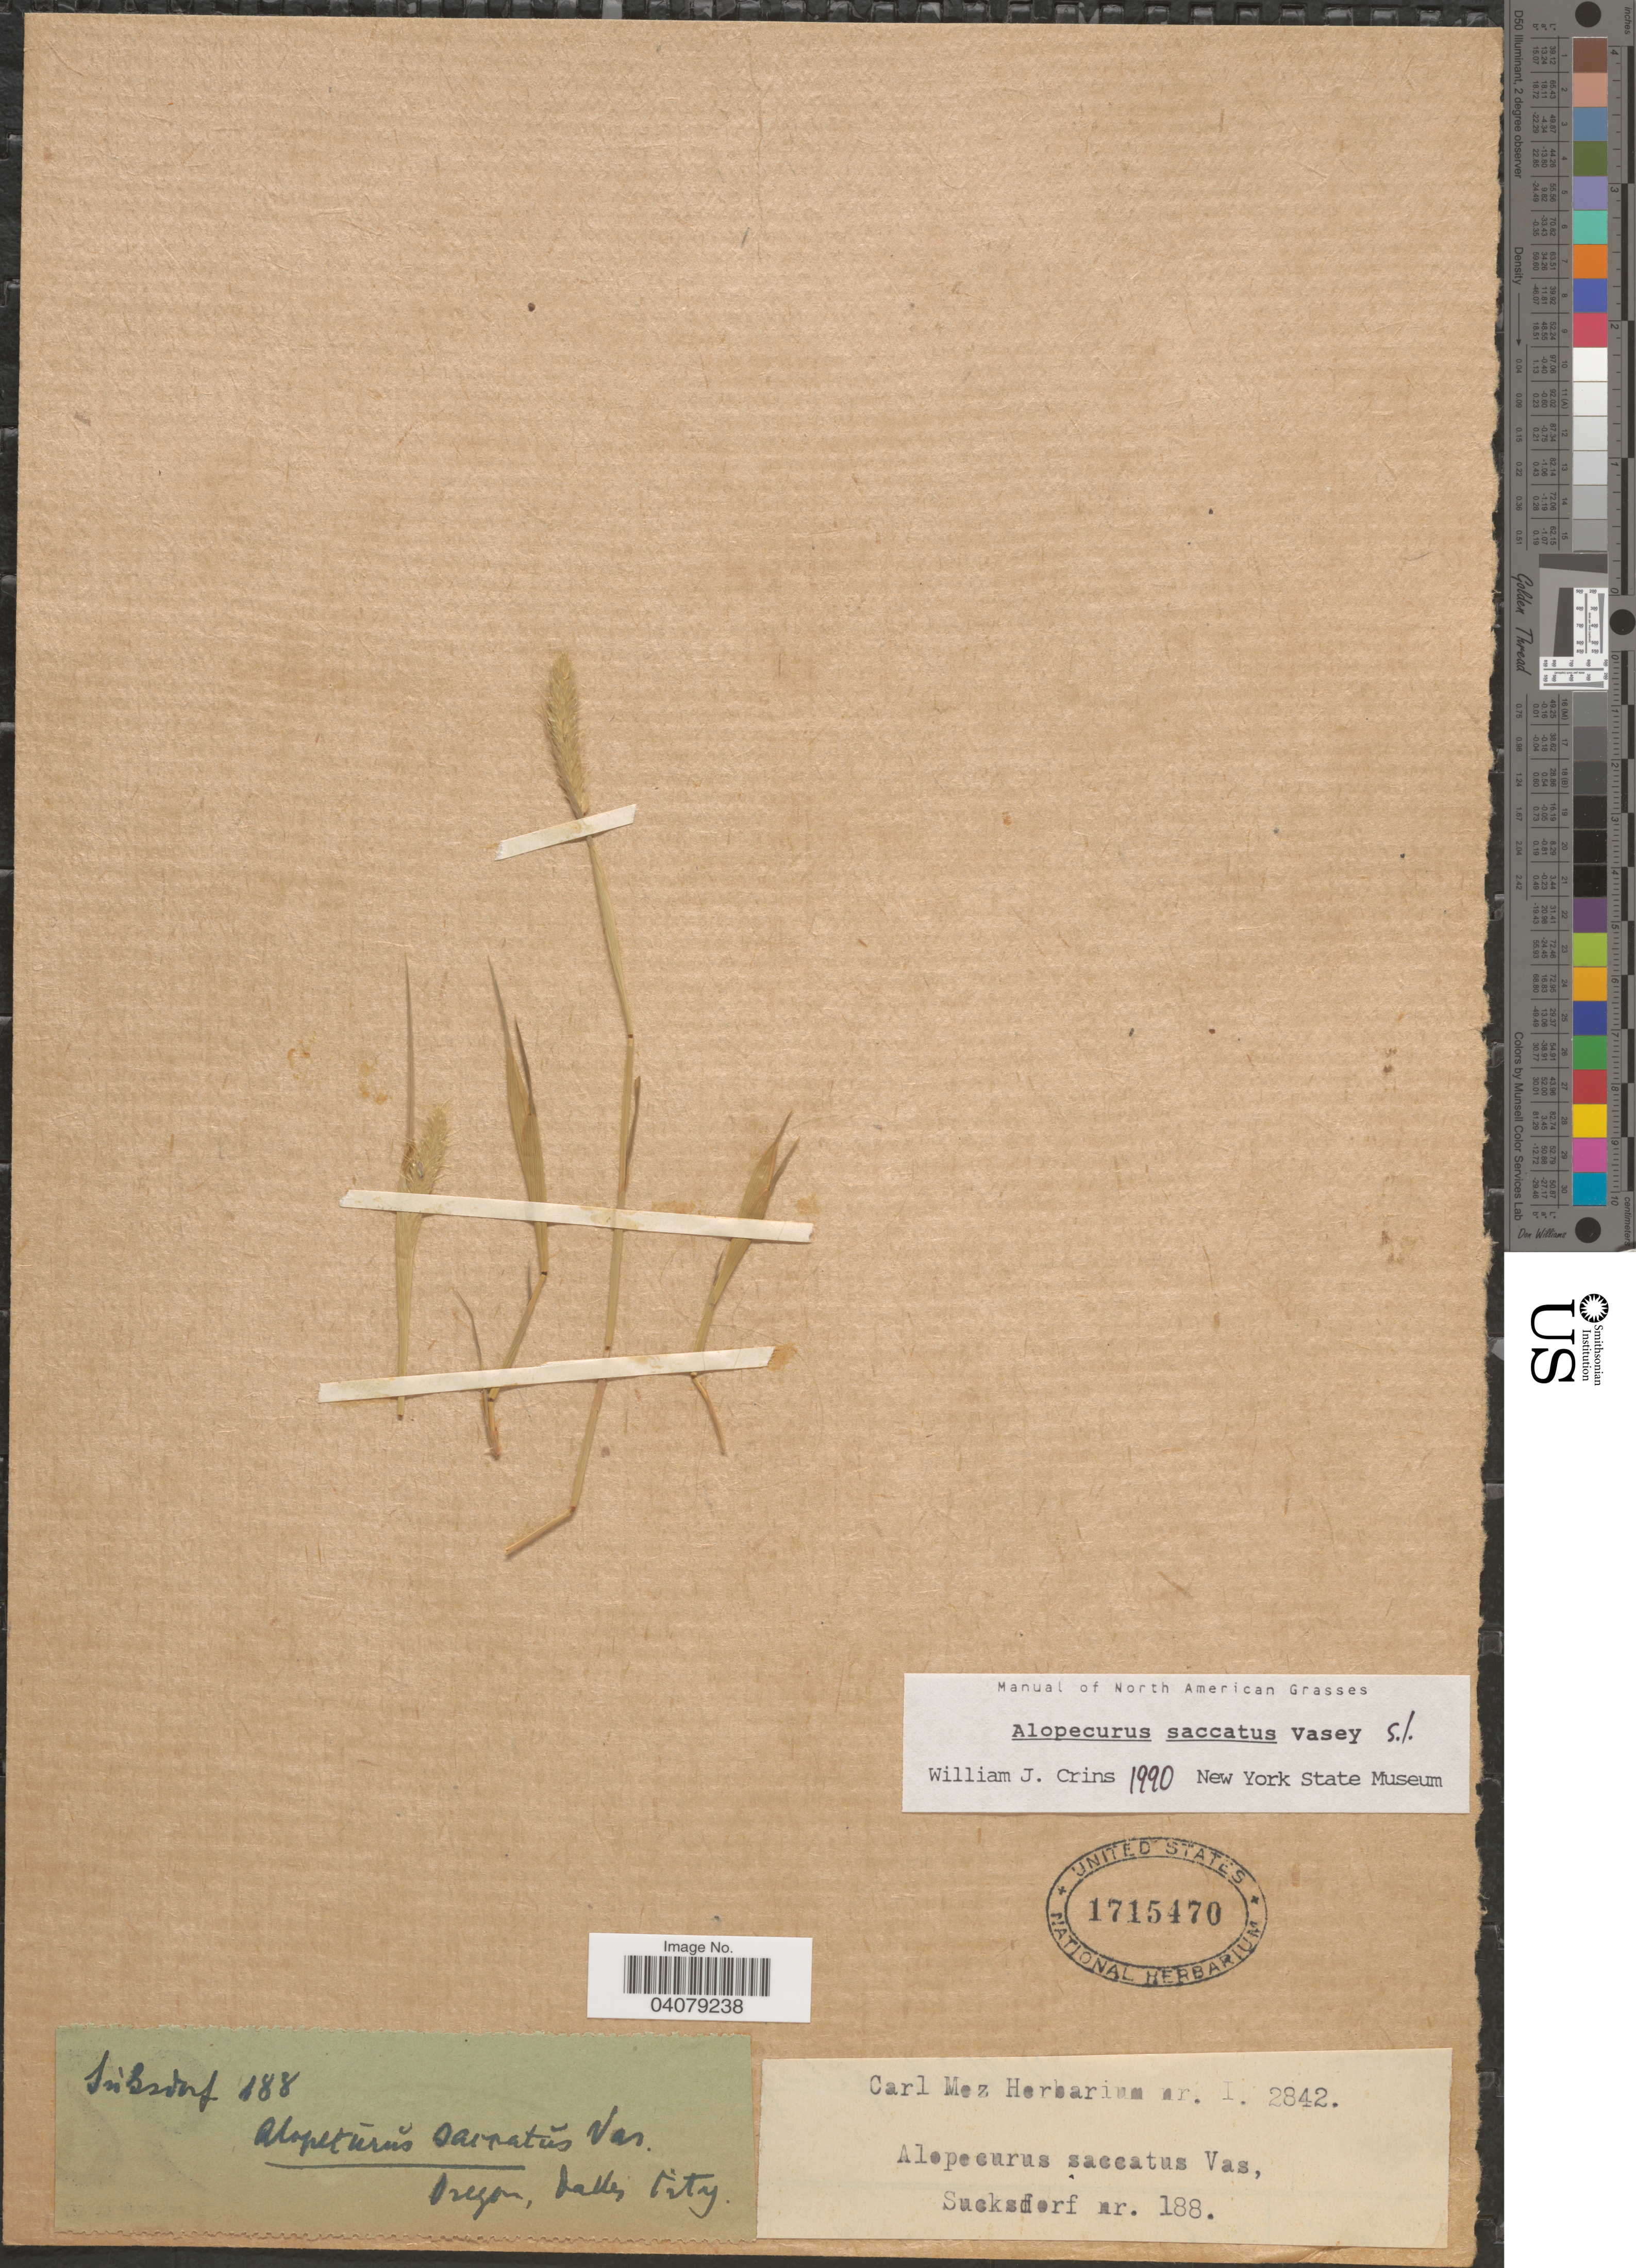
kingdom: Plantae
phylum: Tracheophyta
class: Liliopsida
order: Poales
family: Poaceae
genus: Alopecurus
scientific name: Alopecurus saccatus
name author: Vasey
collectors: -- Suksdorf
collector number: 188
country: United States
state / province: Oregon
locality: Dalles City.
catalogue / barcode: US 1715470